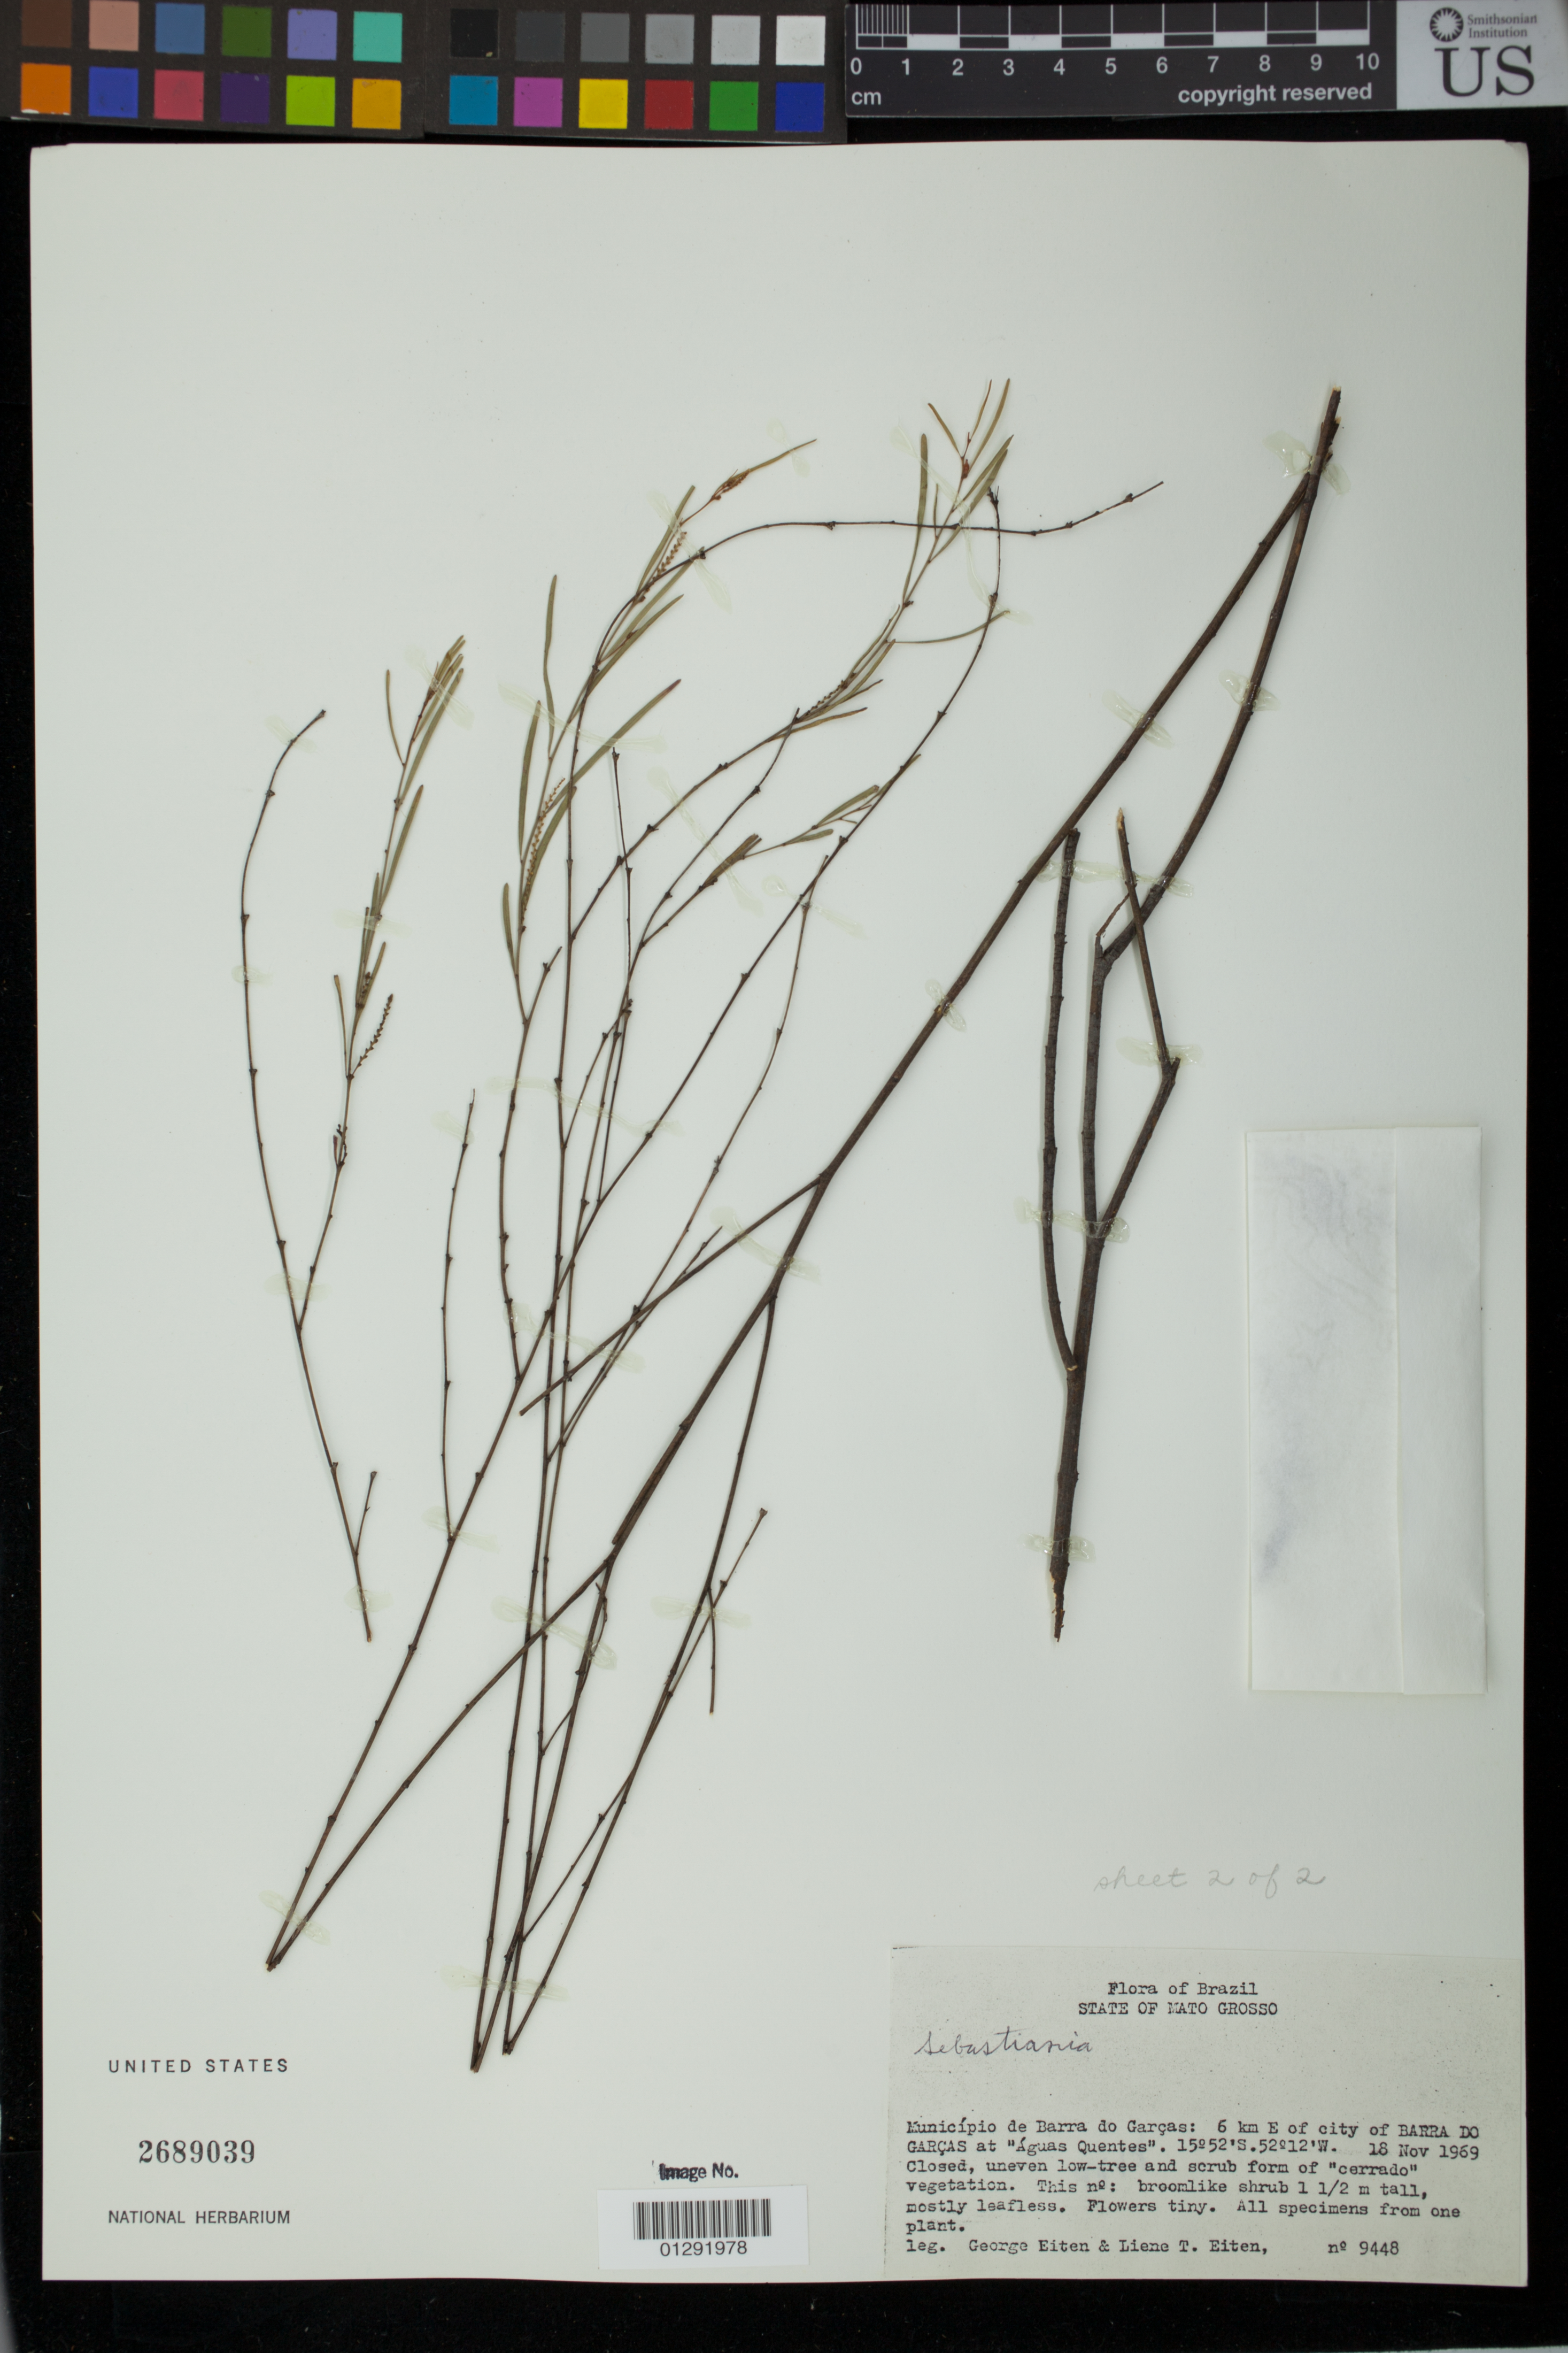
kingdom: Plantae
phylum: Tracheophyta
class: Magnoliopsida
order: Malpighiales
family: Euphorbiaceae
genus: Sebastiania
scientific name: Sebastiania sp.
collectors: G. Eiten & L. T. Eiten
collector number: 9448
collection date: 1969-11-18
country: Brazil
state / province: Mato Grosso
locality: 6 km E of city of Barra do Garcas at "Aguas Quentes:.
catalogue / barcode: US 2689039